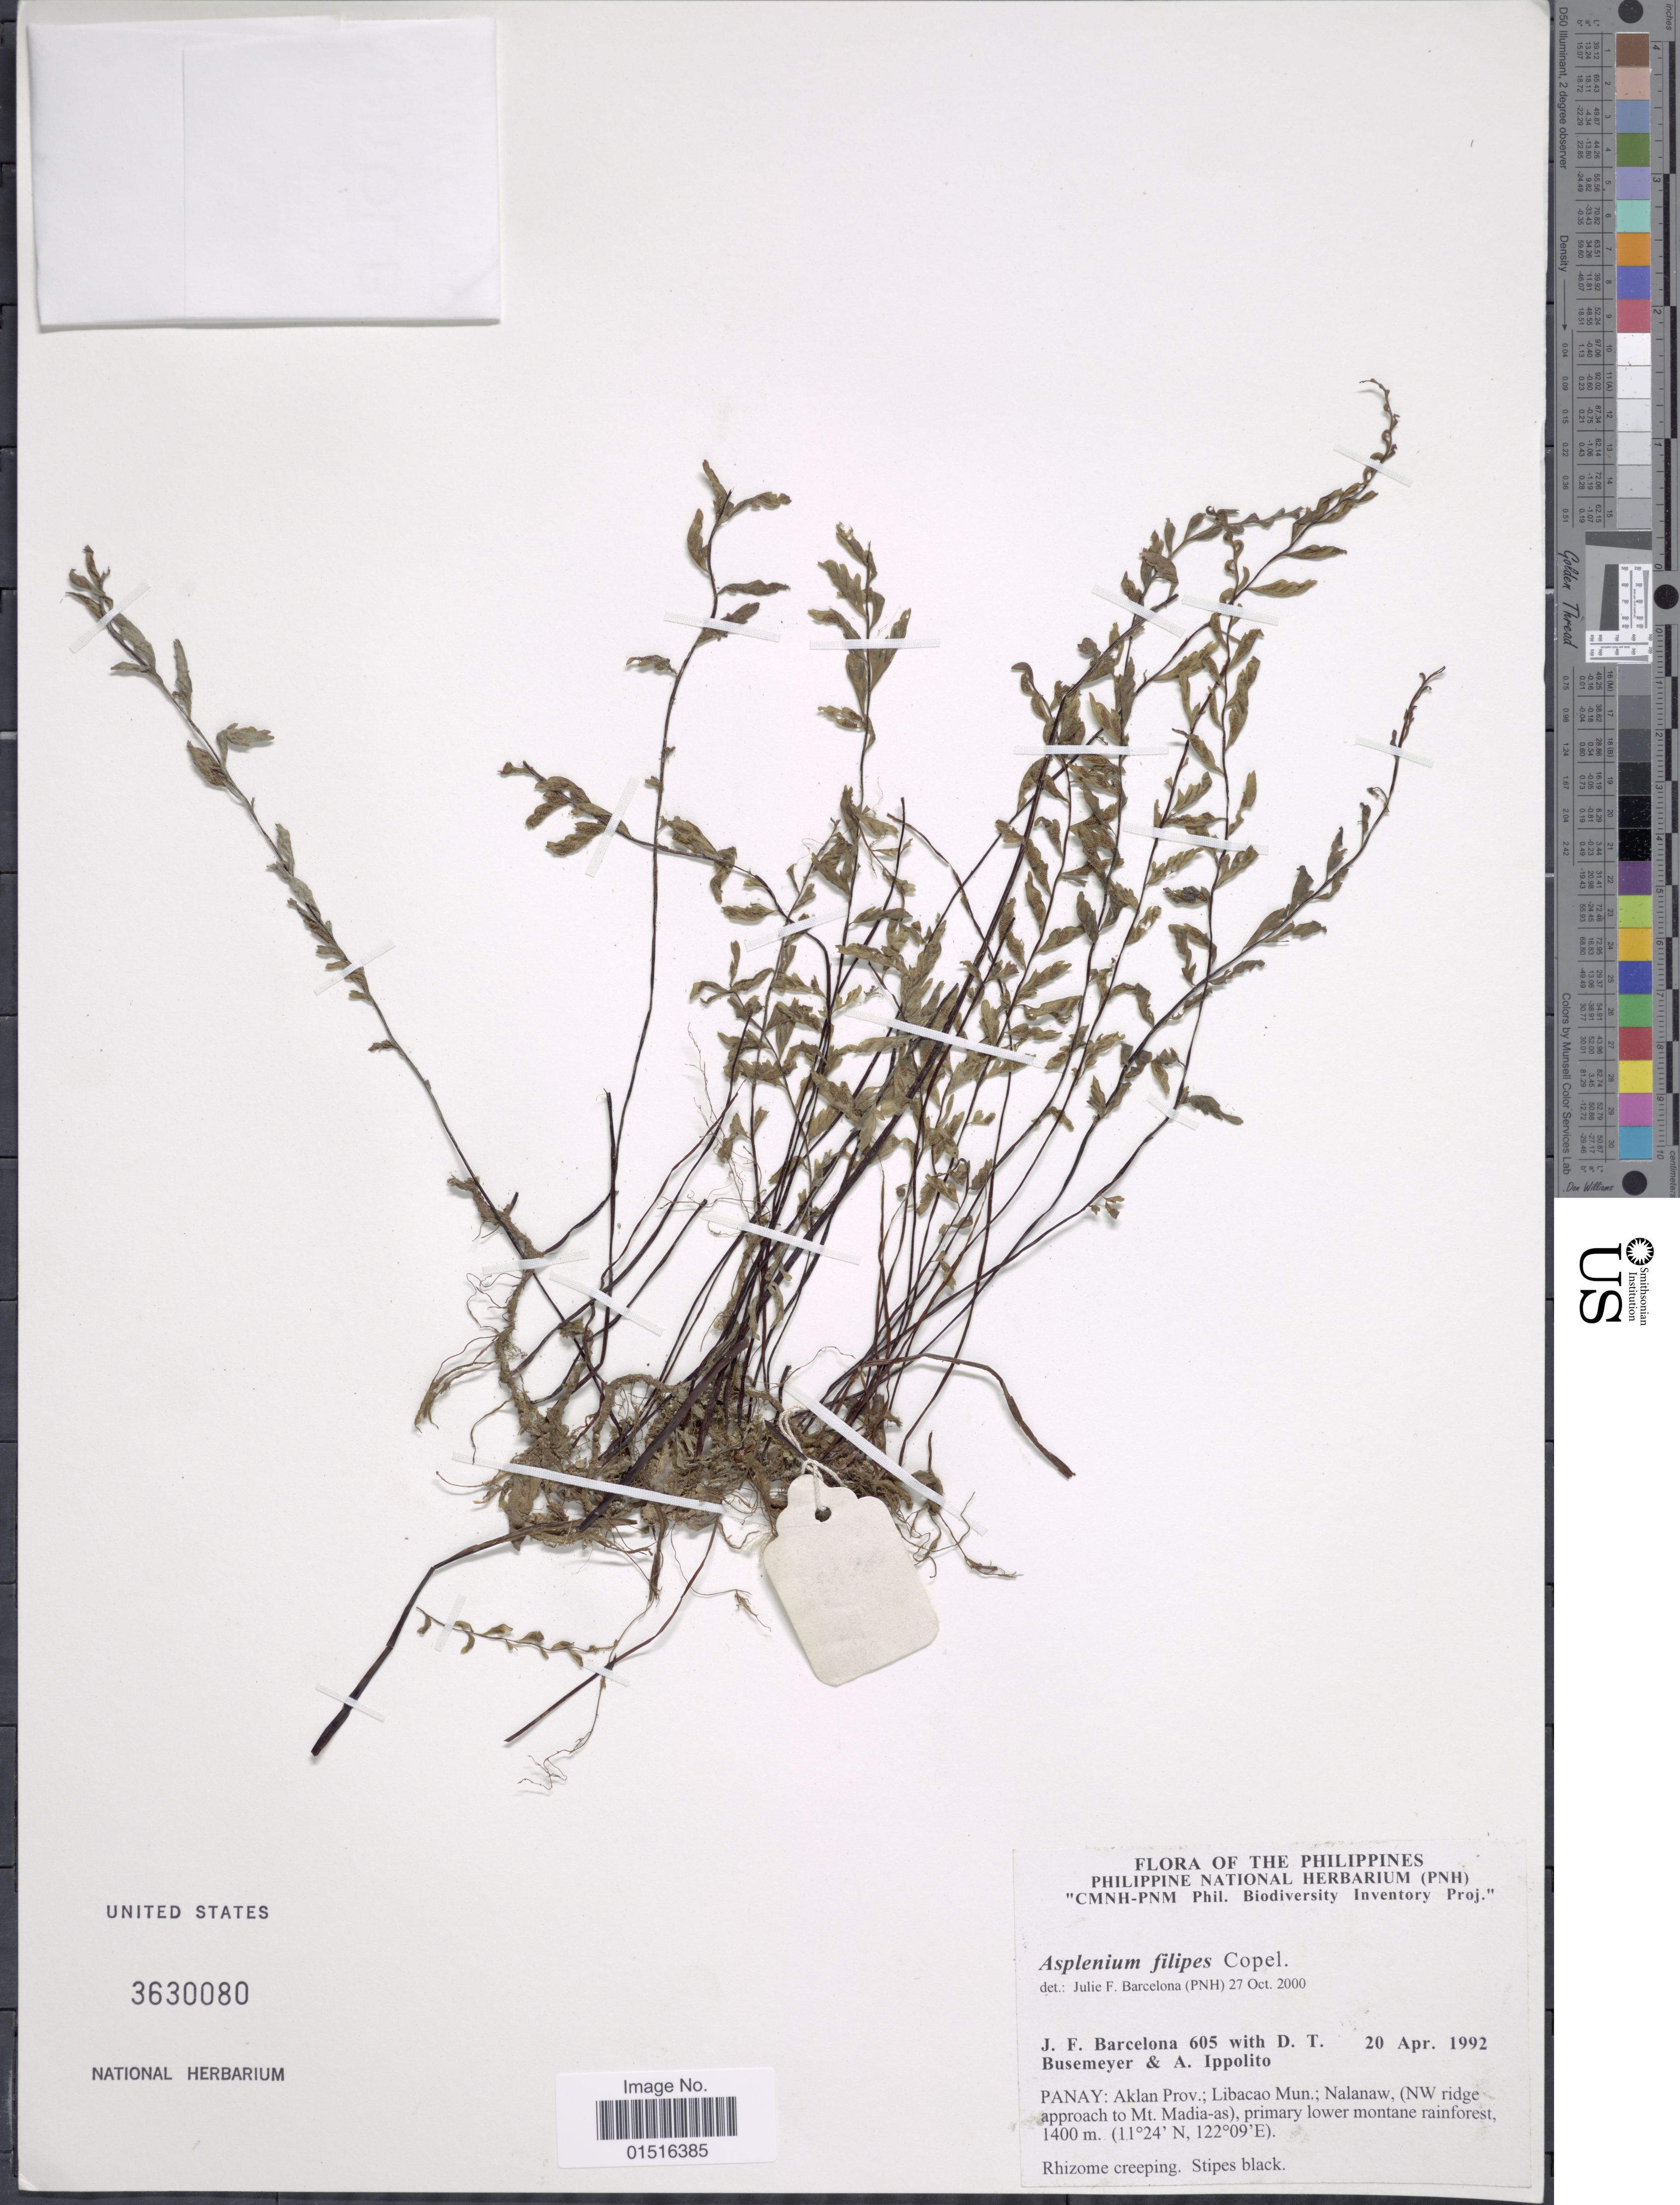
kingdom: Plantae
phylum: Tracheophyta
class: Polypodiopsida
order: Polypodiales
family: Aspleniaceae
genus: Asplenium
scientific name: Asplenium filipes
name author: Copel.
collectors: J. F. Barcelona, D. Busemeyer & A. Ippolito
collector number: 605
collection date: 1992-04-20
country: Philippines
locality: Panay: Aklan Prov.; Libacao Mun.; Nalanaw, (NW ridge approach to Mt. Madia-as)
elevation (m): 1400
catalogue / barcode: US 3630080